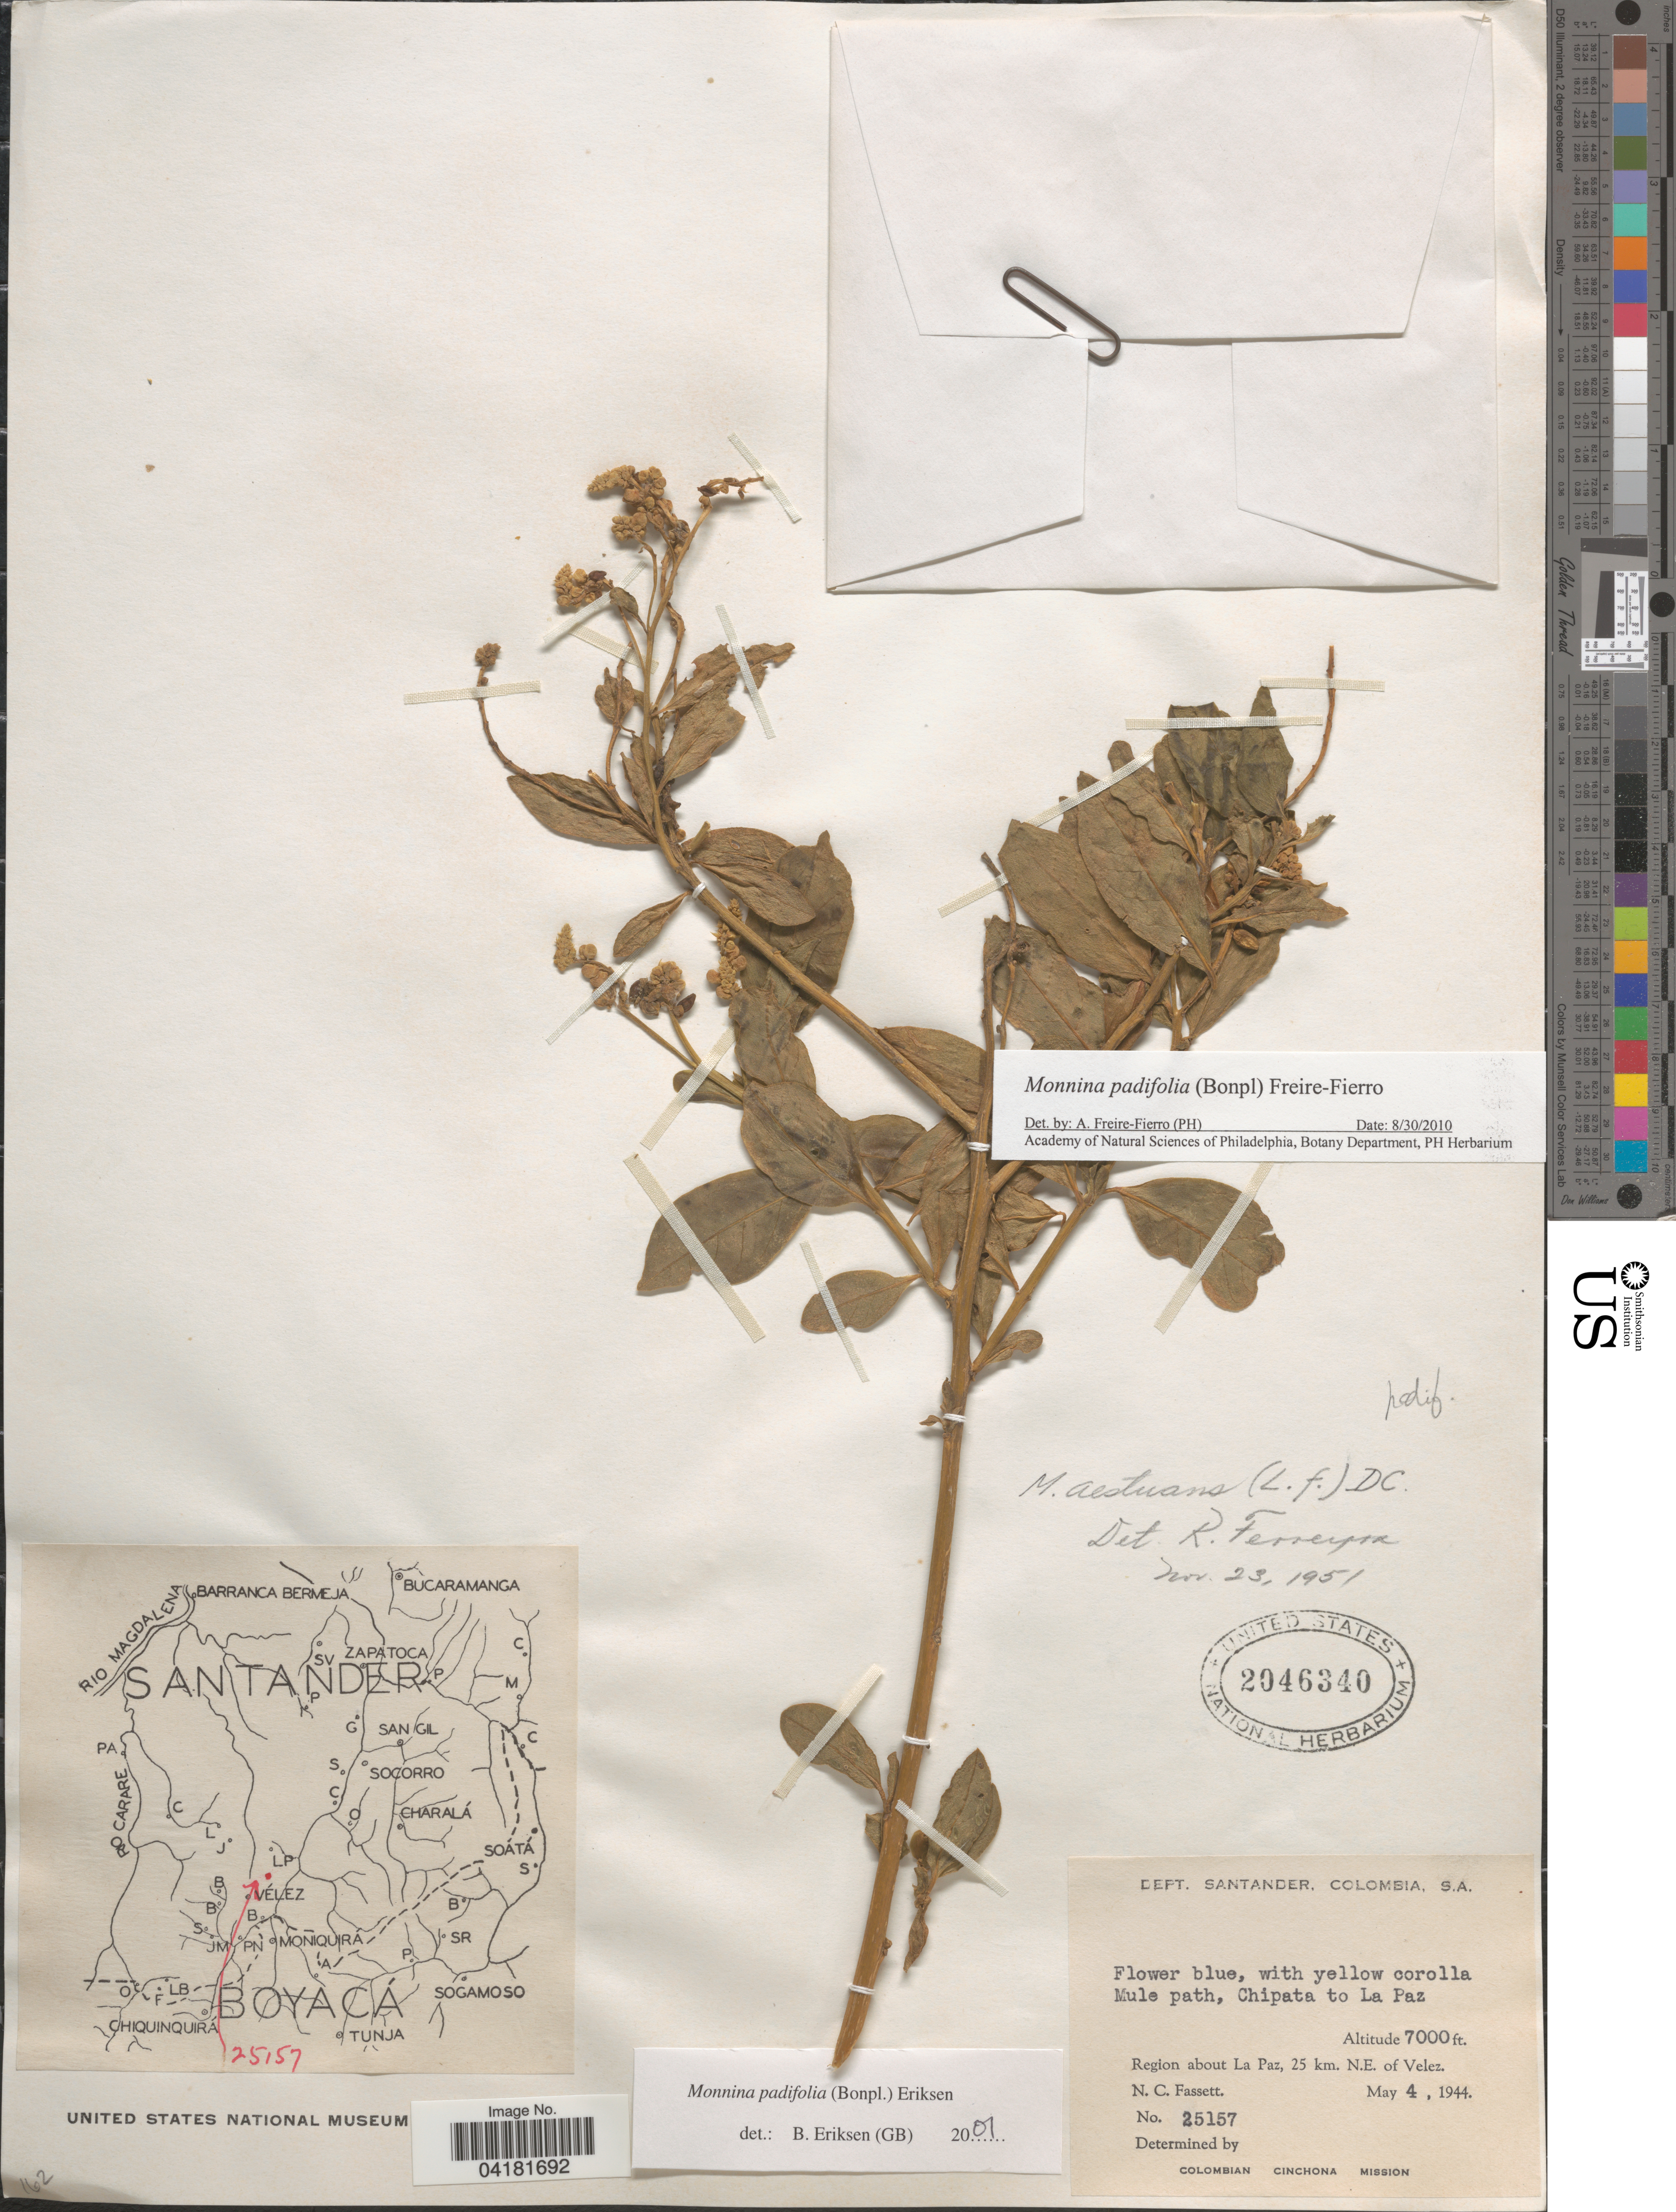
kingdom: Plantae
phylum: Tracheophyta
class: Magnoliopsida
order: Fabales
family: Polygalaceae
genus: Monnina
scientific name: Monnina padifolia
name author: (Bonpl.) Freire-Fierro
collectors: N. C. Fassett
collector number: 25157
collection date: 1944-05-04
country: Colombia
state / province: Santander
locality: Dept. Santander. Chipata to La Paz. Region about La Paz, 25 km. N.E. of Velez. Colombian Cinchona Mission.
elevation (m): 2134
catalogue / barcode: US 2046340